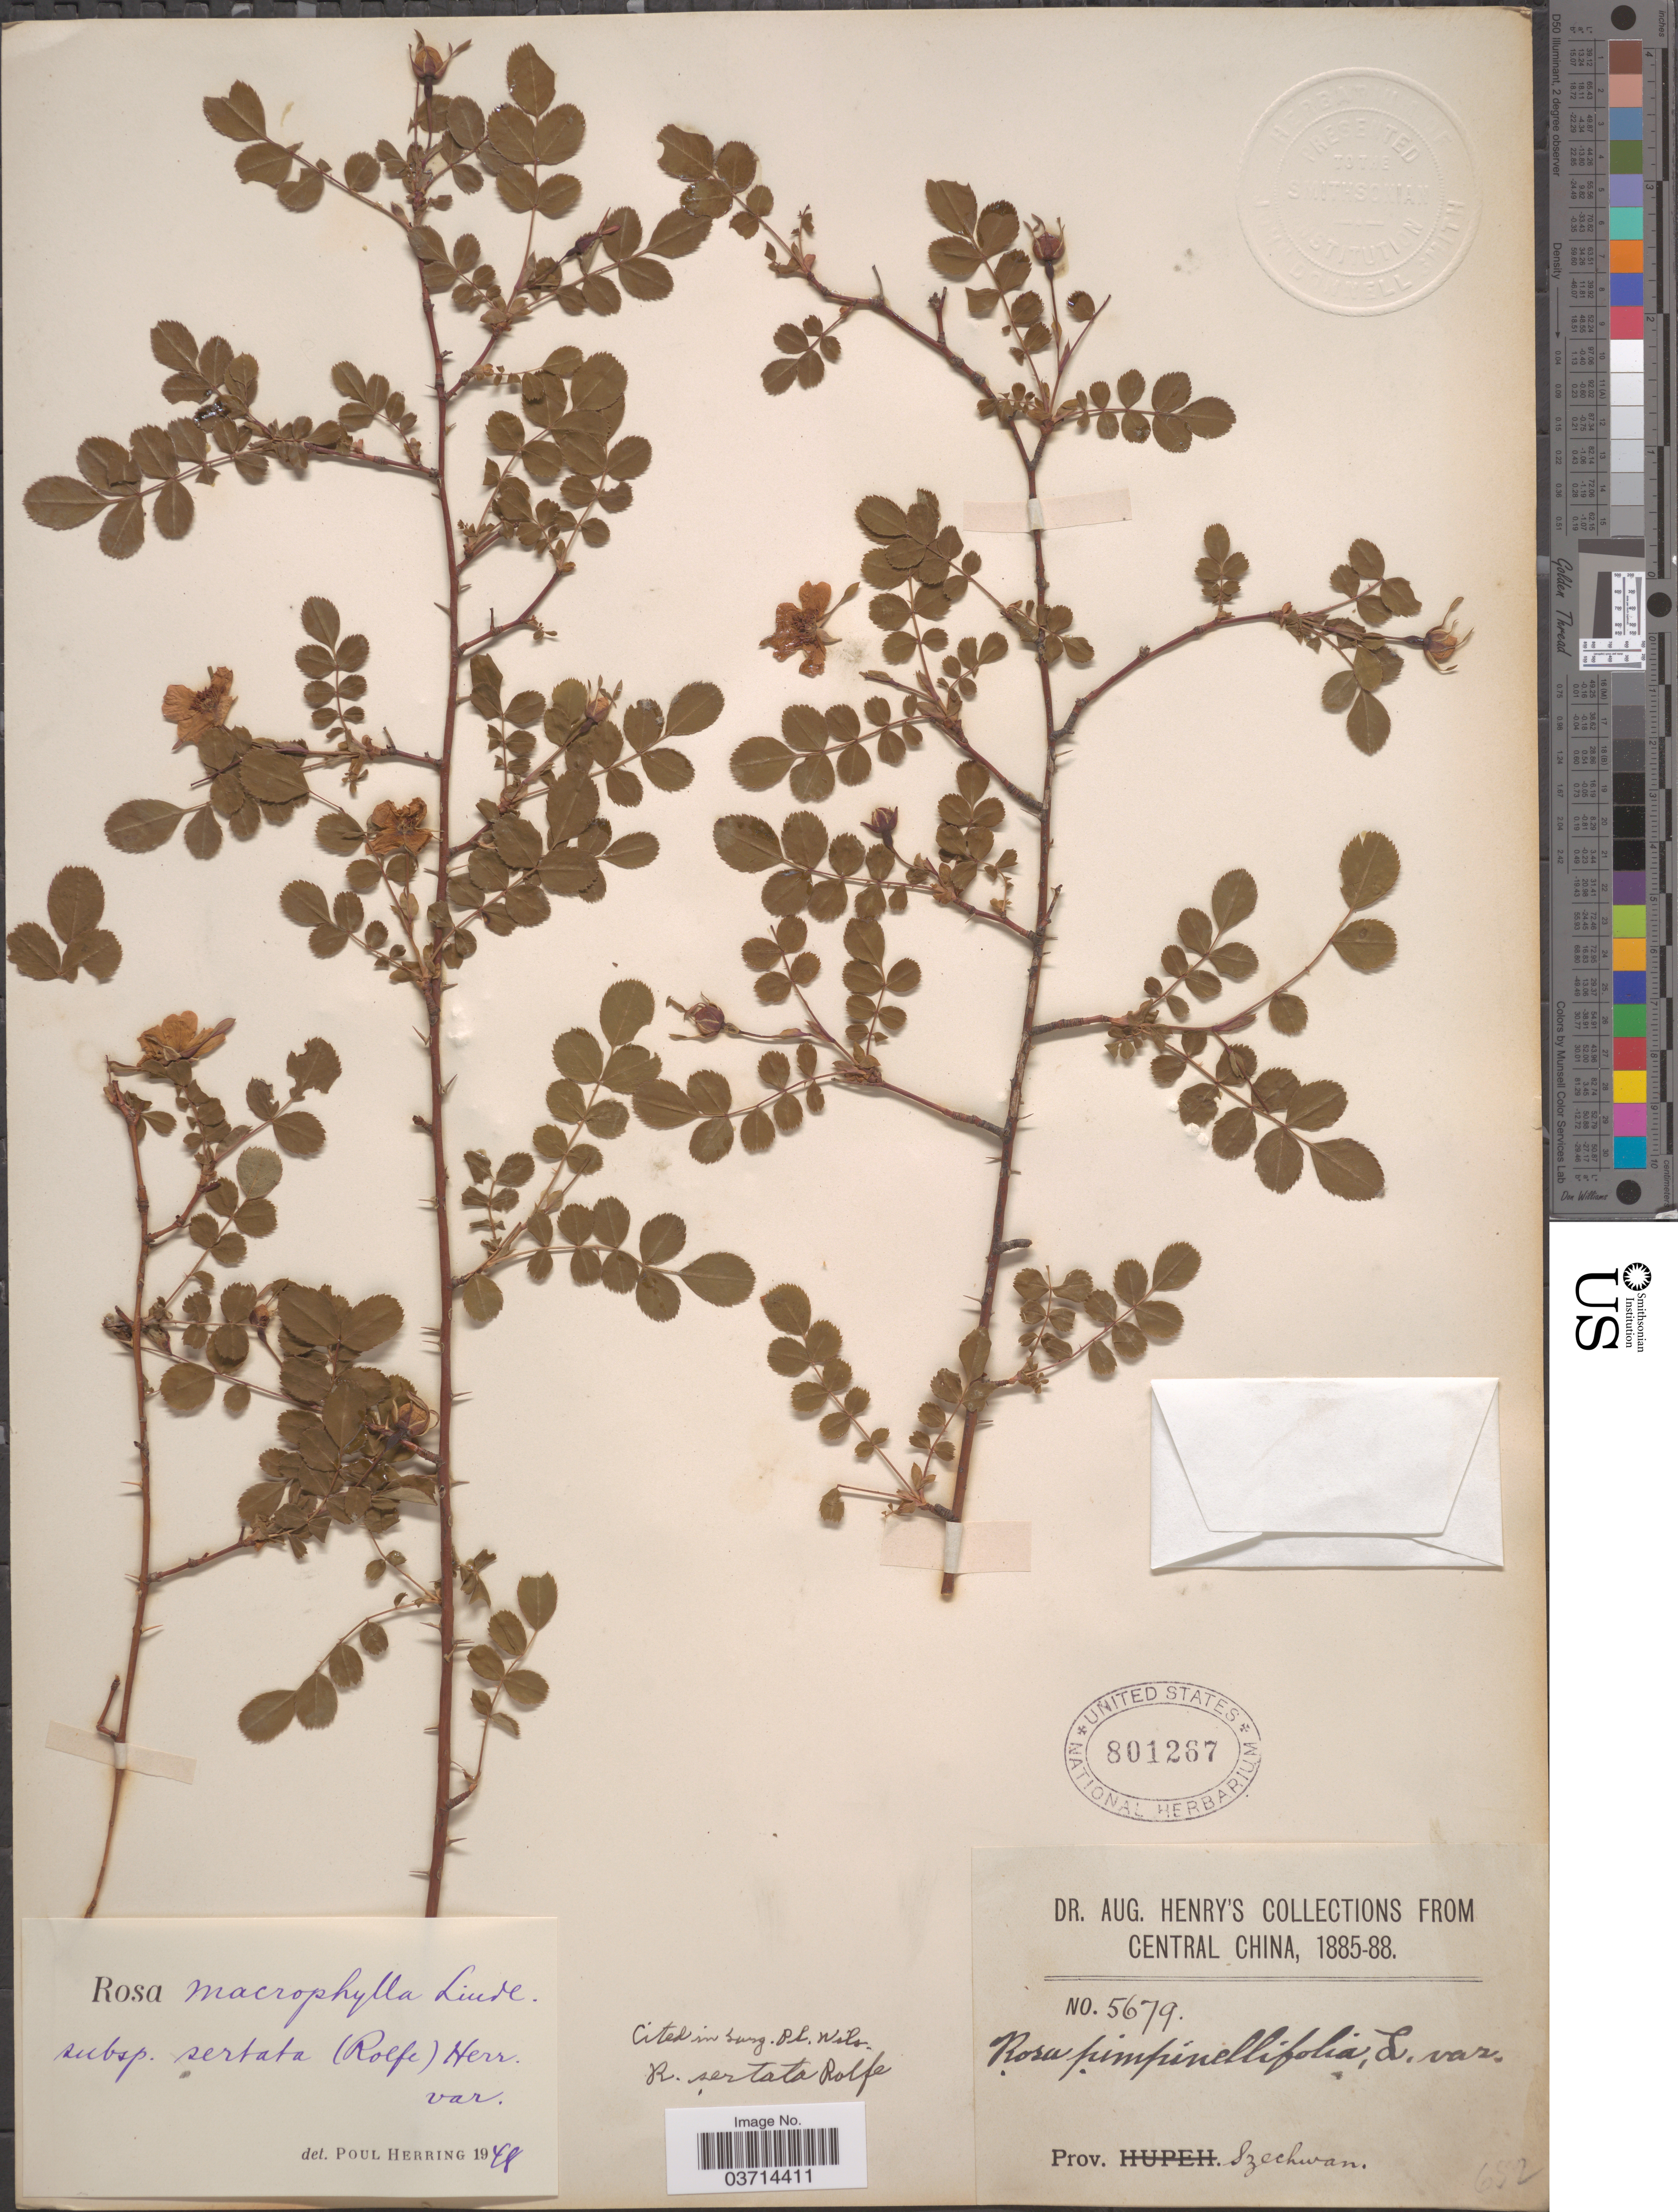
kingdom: Plantae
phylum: Tracheophyta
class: Magnoliopsida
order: Rosales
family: Rosaceae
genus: Rosa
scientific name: Rosa sertata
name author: Rolfe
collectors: A. Henry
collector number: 5679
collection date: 1885/1888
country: China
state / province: Sichuan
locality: Central China. Prov. Szechwan.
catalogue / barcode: US 801267